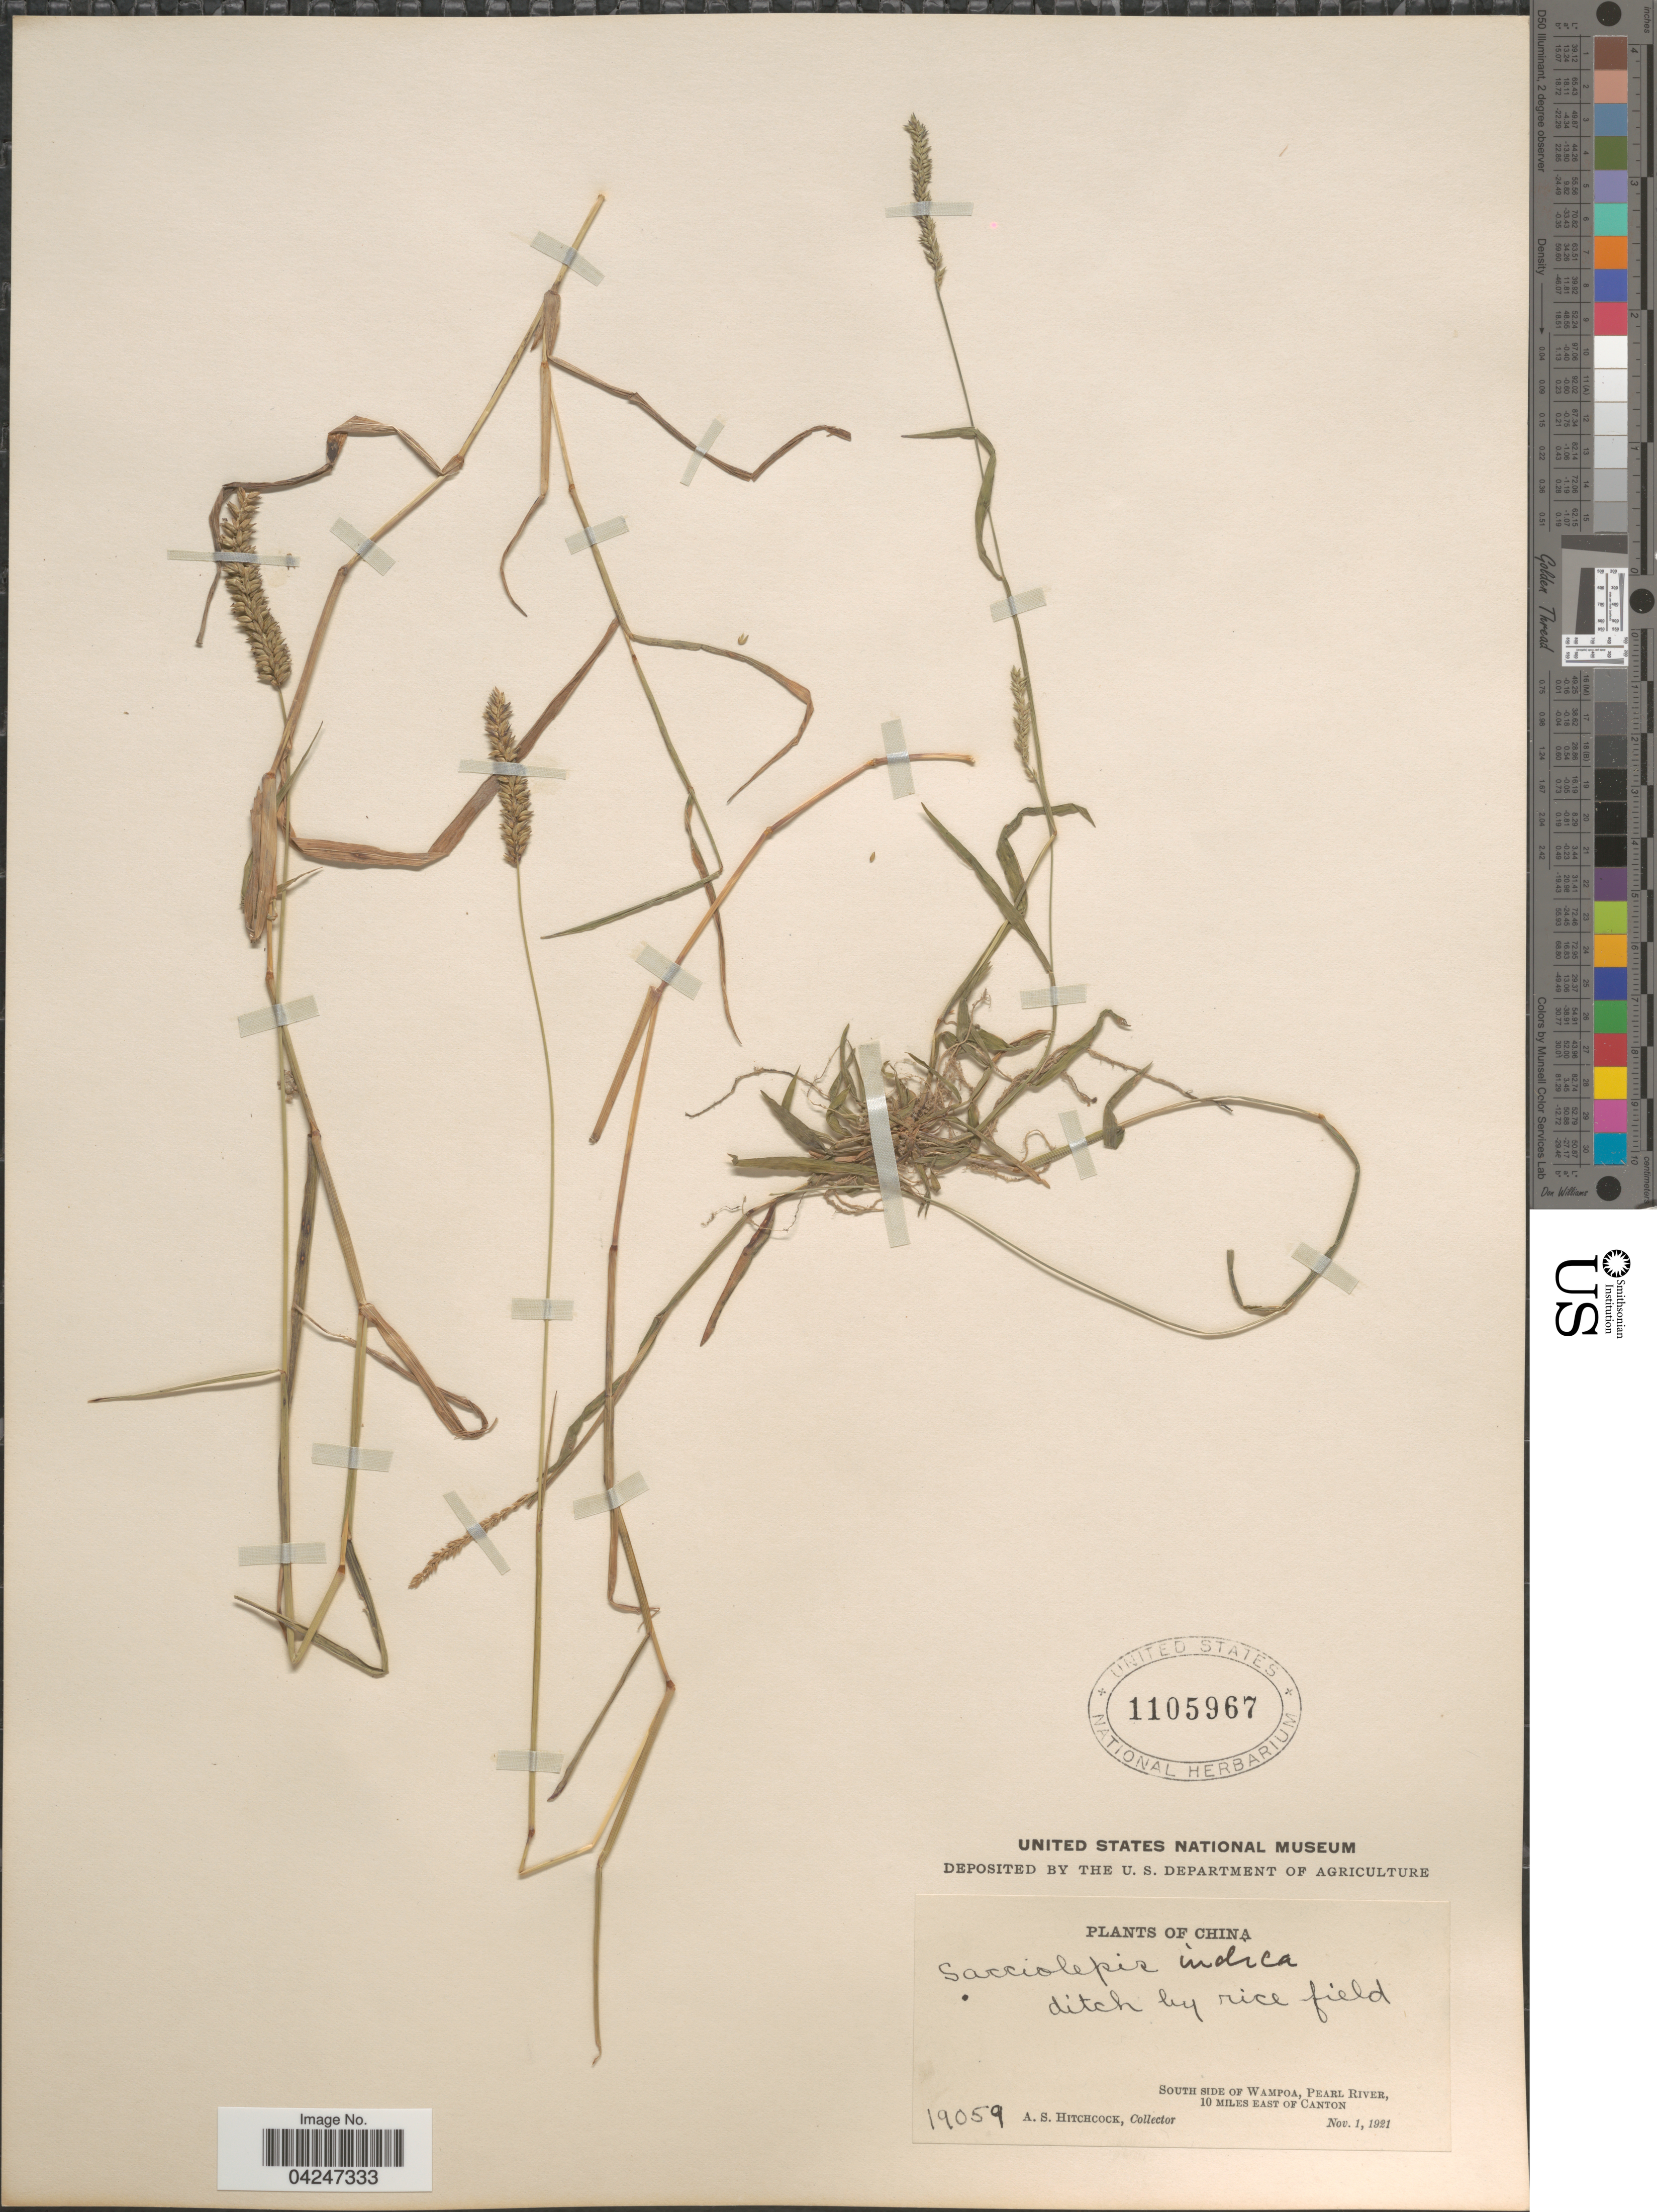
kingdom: Plantae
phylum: Tracheophyta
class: Liliopsida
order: Poales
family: Poaceae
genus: Sacciolepis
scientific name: Sacciolepis indica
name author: (L.) Chase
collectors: A. S. Hitchcock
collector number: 19059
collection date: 1921-11-01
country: China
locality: Ditch by rice field. South Side of Wampoa, Pearl River, 10 miles East of Canton.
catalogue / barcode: US 1105967